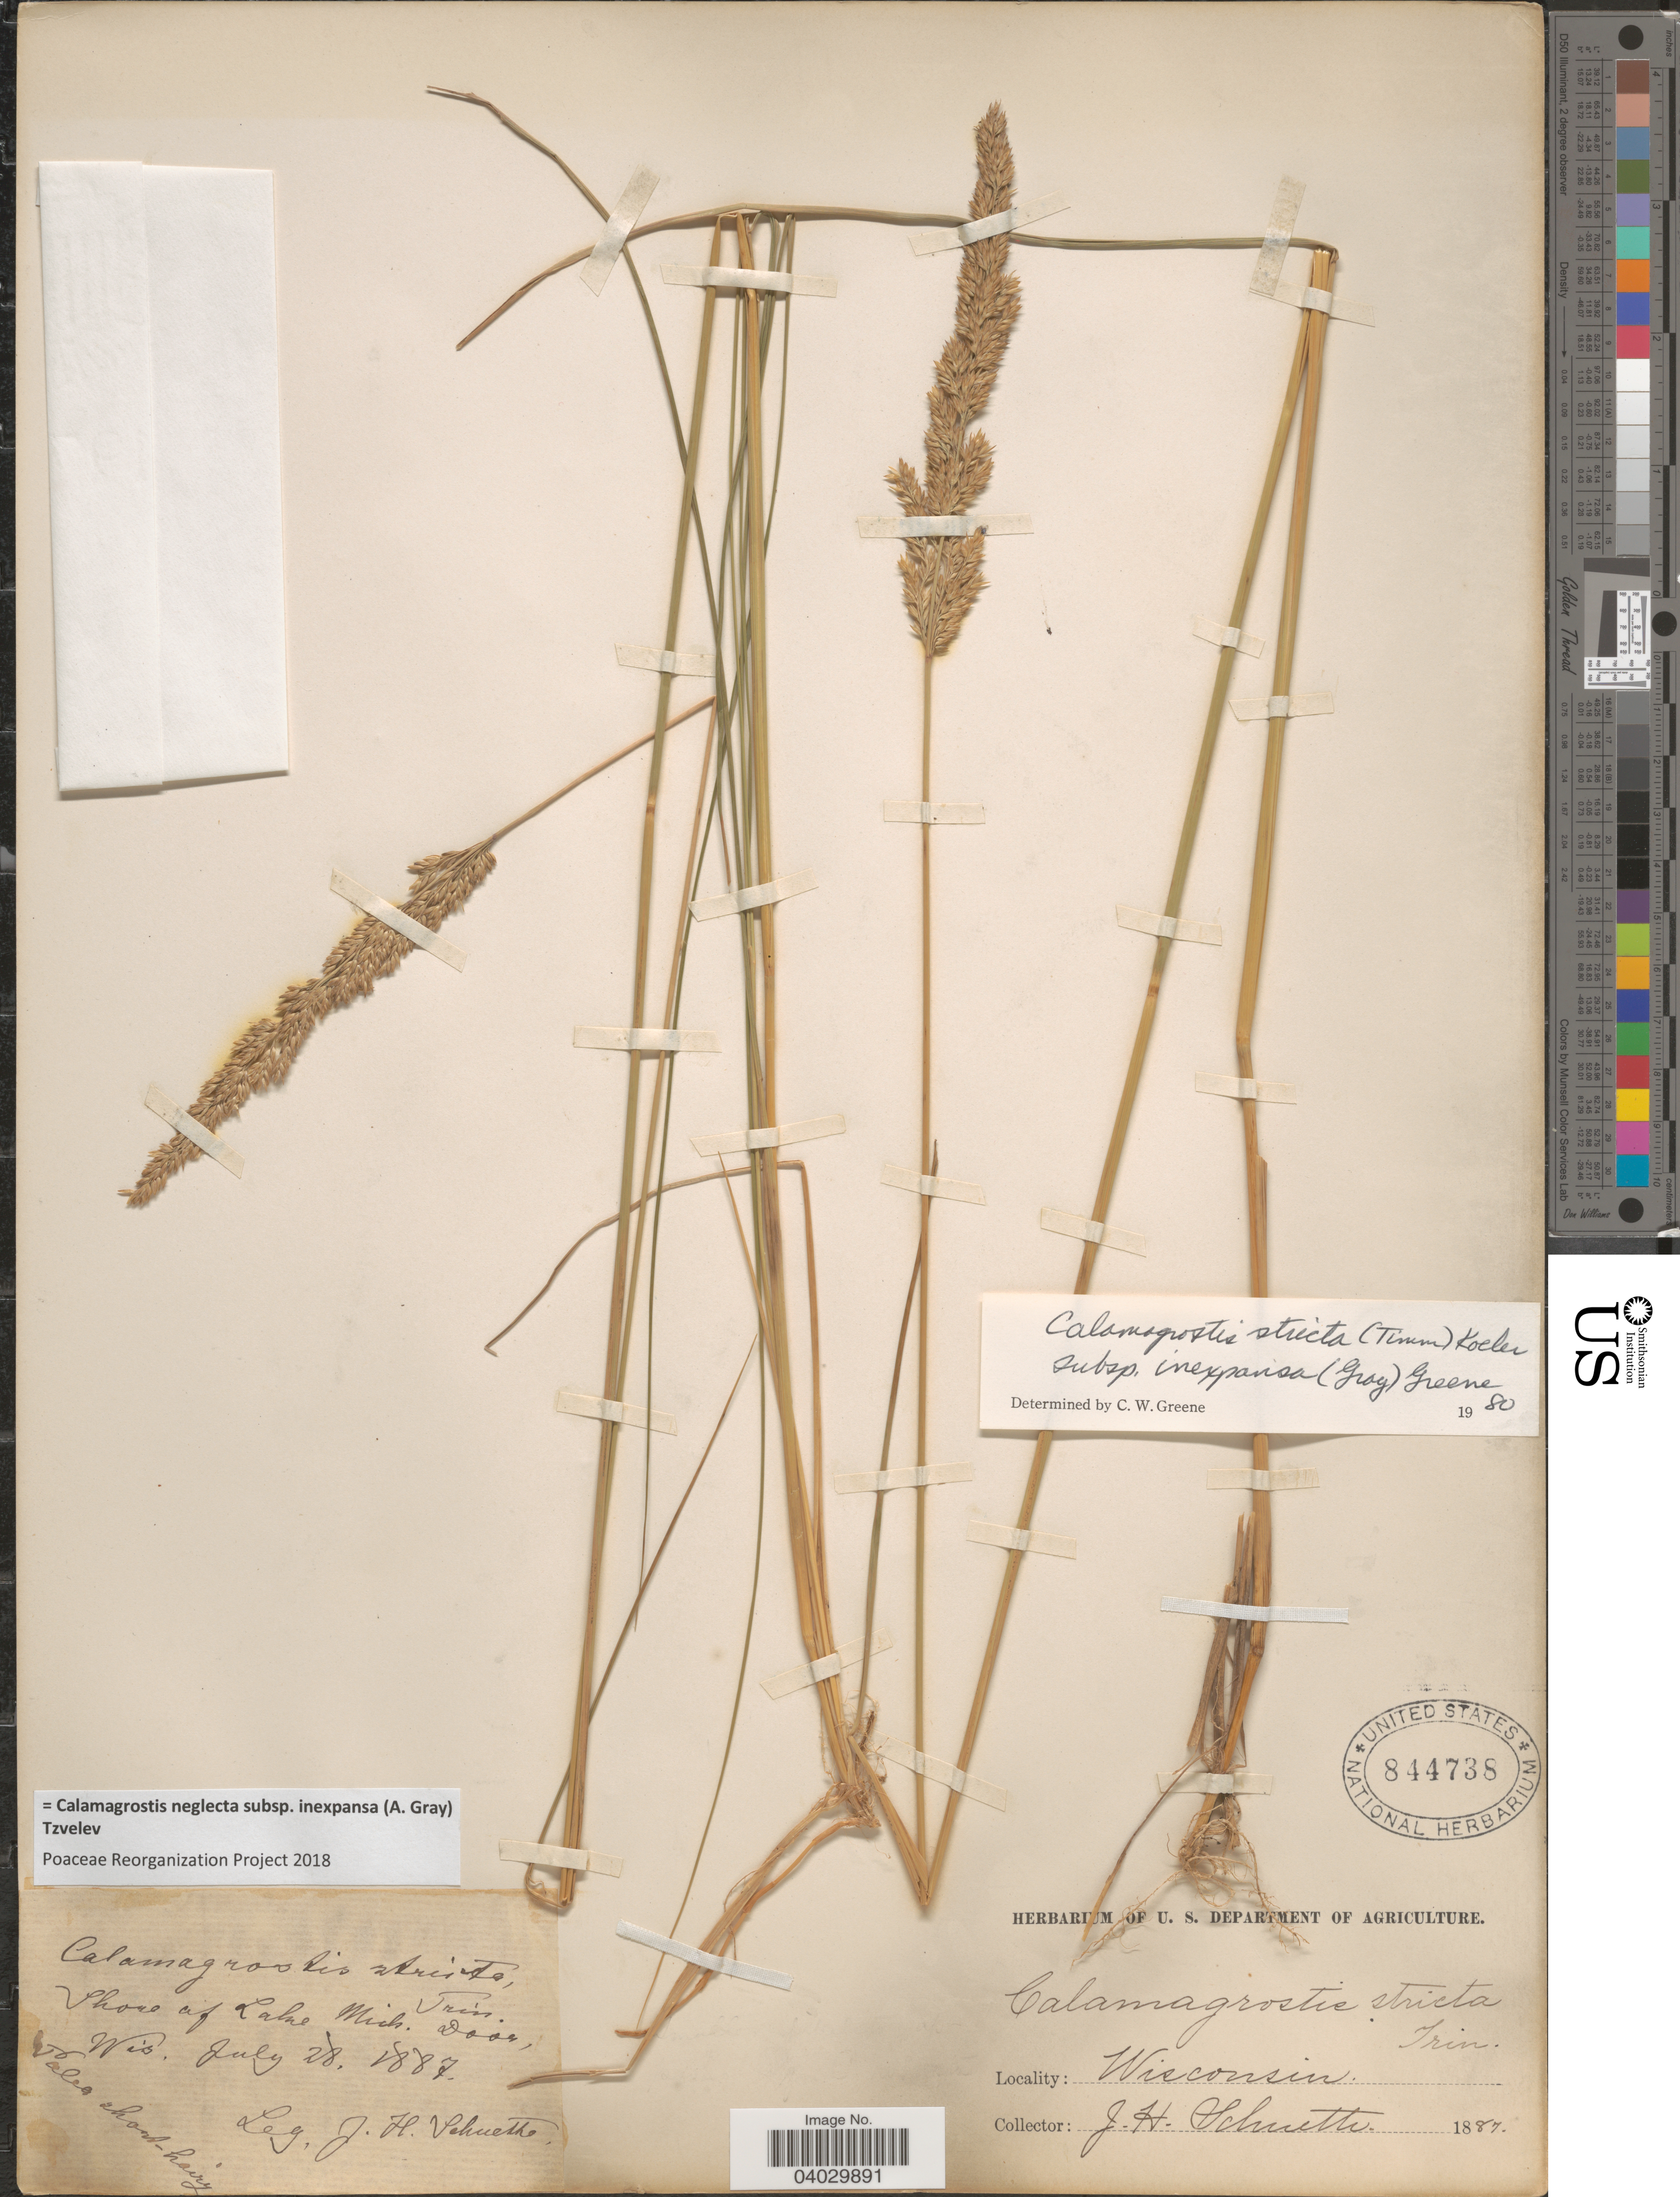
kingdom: Plantae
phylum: Tracheophyta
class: Liliopsida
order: Poales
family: Poaceae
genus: Calamagrostis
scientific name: Calamagrostis neglecta subsp. inexpansa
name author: (A. Gray) Tzvelev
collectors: J. H. Schuette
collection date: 1887-07-28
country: United States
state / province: Wisconsin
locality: Shore of Lake Mich. Door.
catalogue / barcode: US 844738